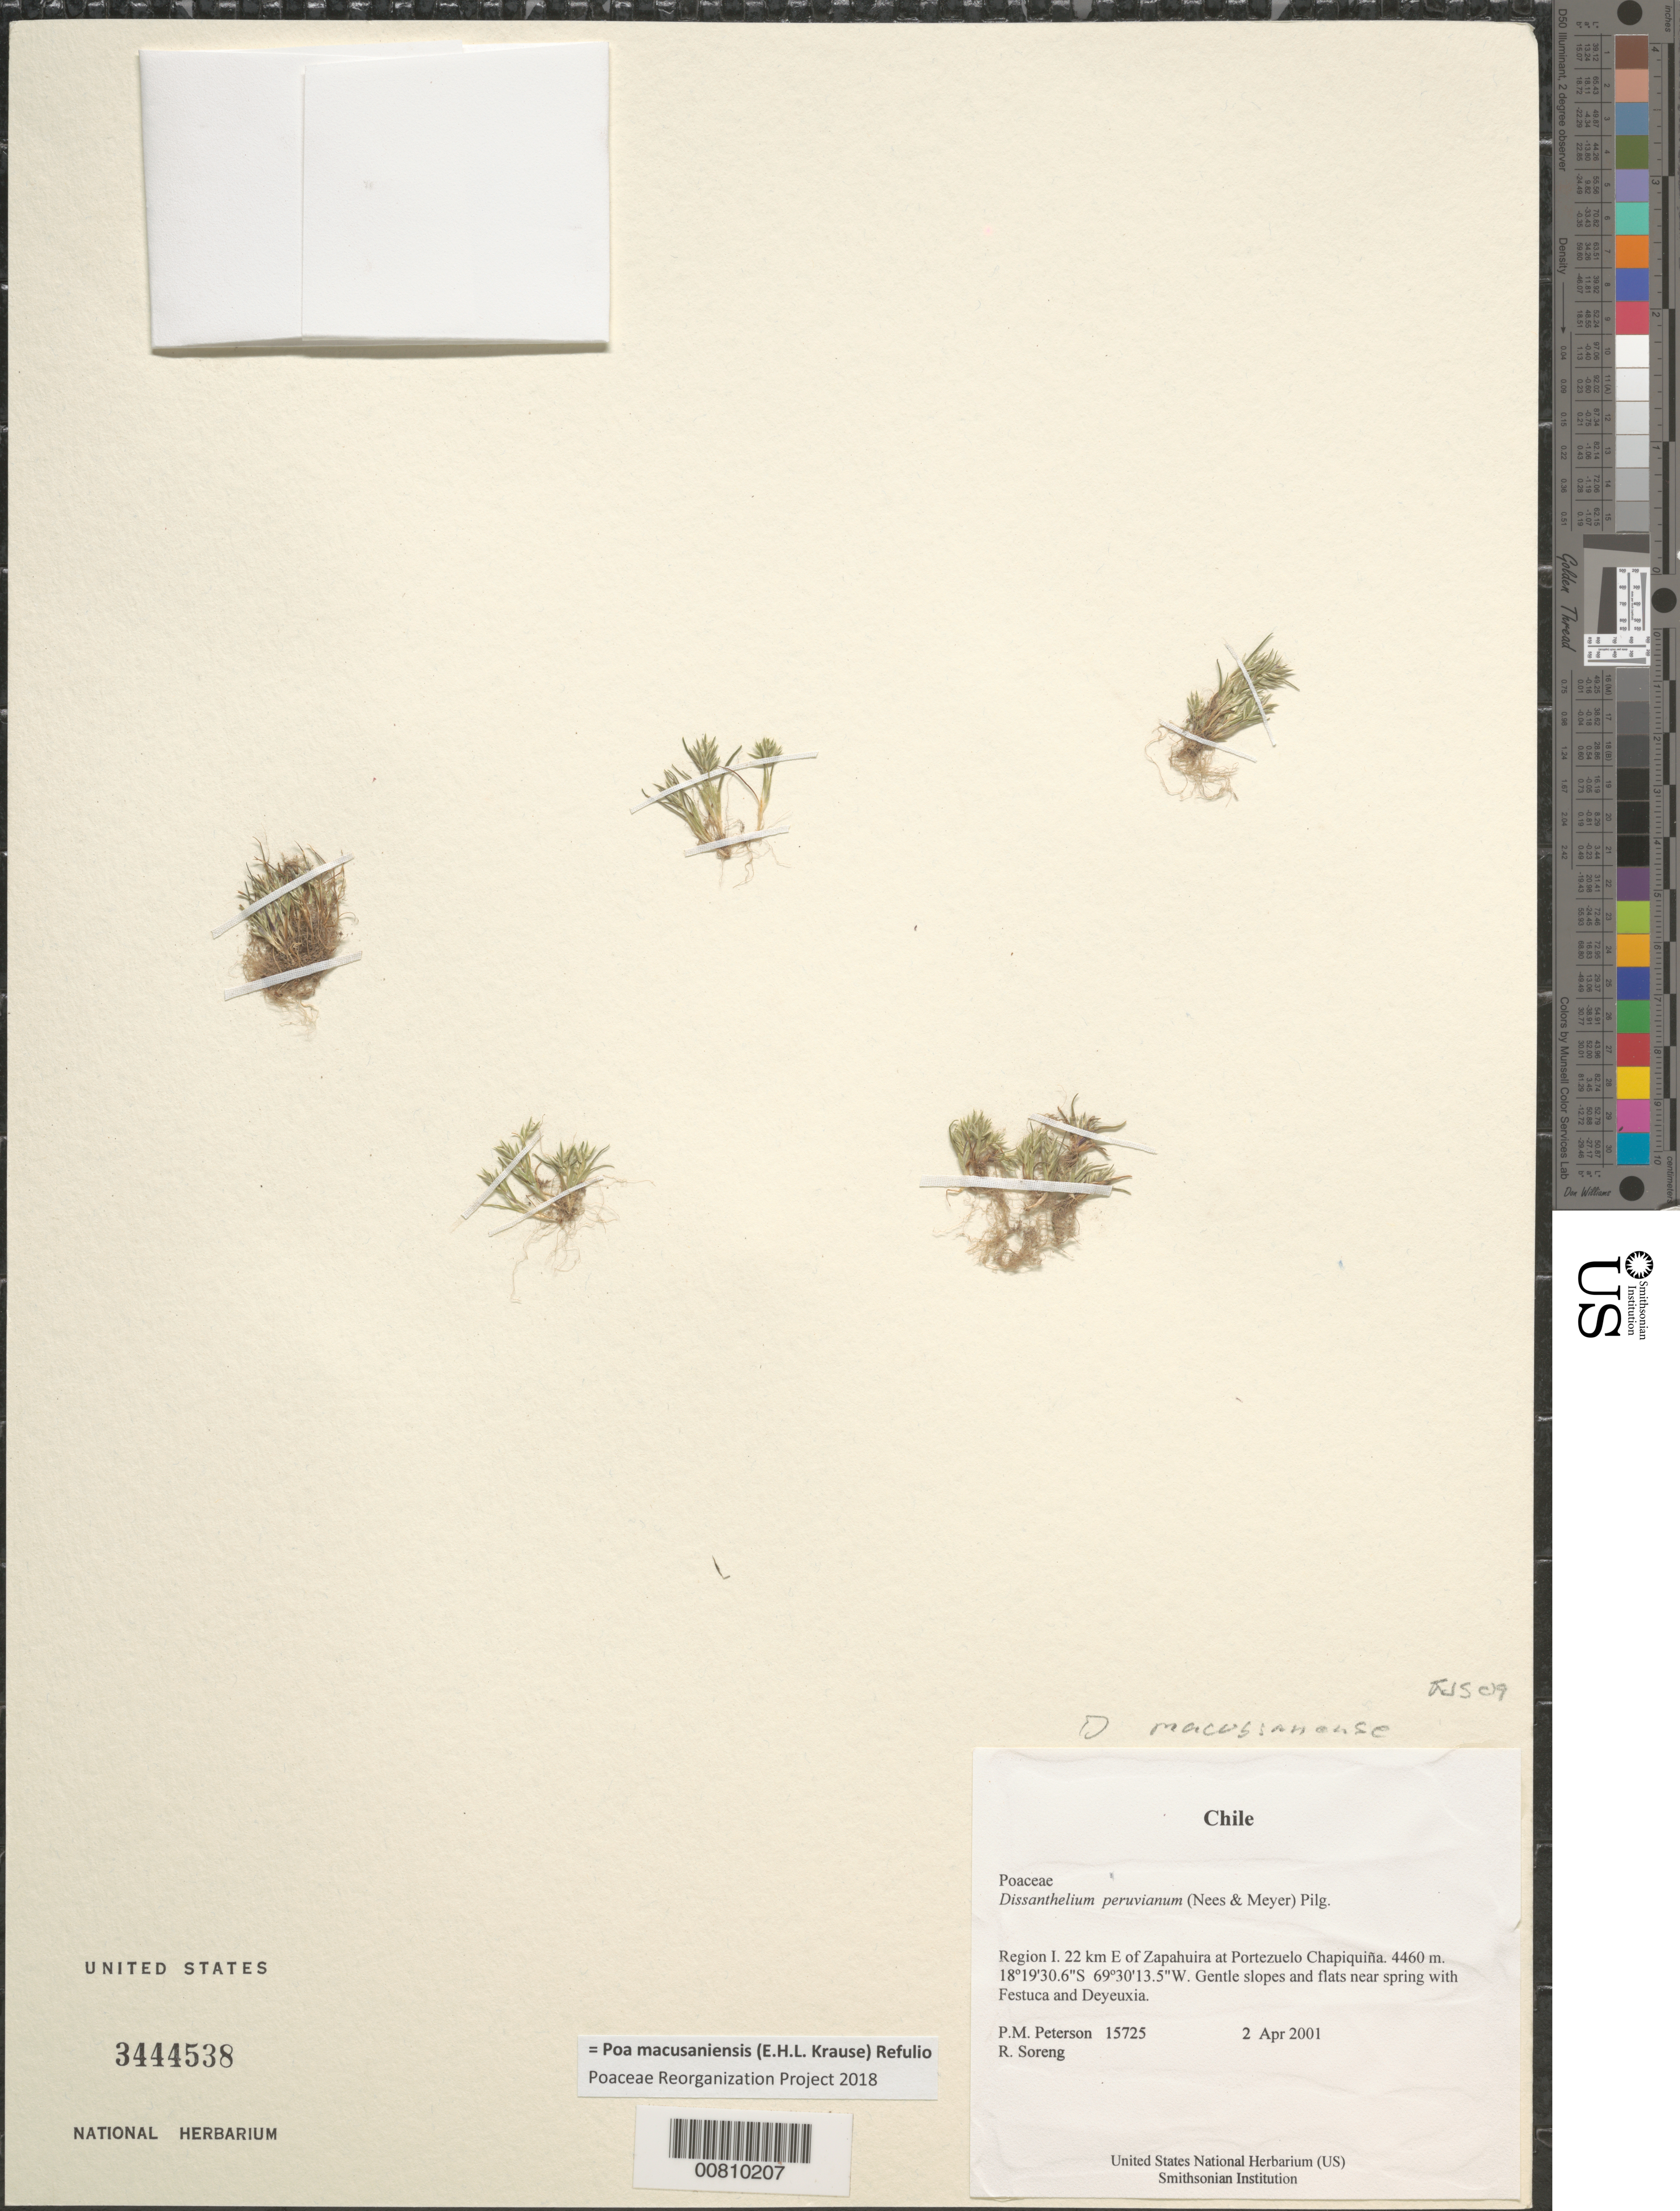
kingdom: Plantae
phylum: Tracheophyta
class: Liliopsida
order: Poales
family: Poaceae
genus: Poa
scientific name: Poa macusaniensis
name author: (E.H.L. Krause) Refulio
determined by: Poaceae Reorganization Project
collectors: P. M. Peterson & R. J. Soreng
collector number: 15725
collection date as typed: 02 Apr 2001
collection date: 2001-04-02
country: Chile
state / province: Tarapacá (I)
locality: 22 km E of Zapahuira at Portezuelo Chapiquiña.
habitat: Gentle slopes and flats near spring with Festuca and Deyeuxia.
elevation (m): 4460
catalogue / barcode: US 3444538